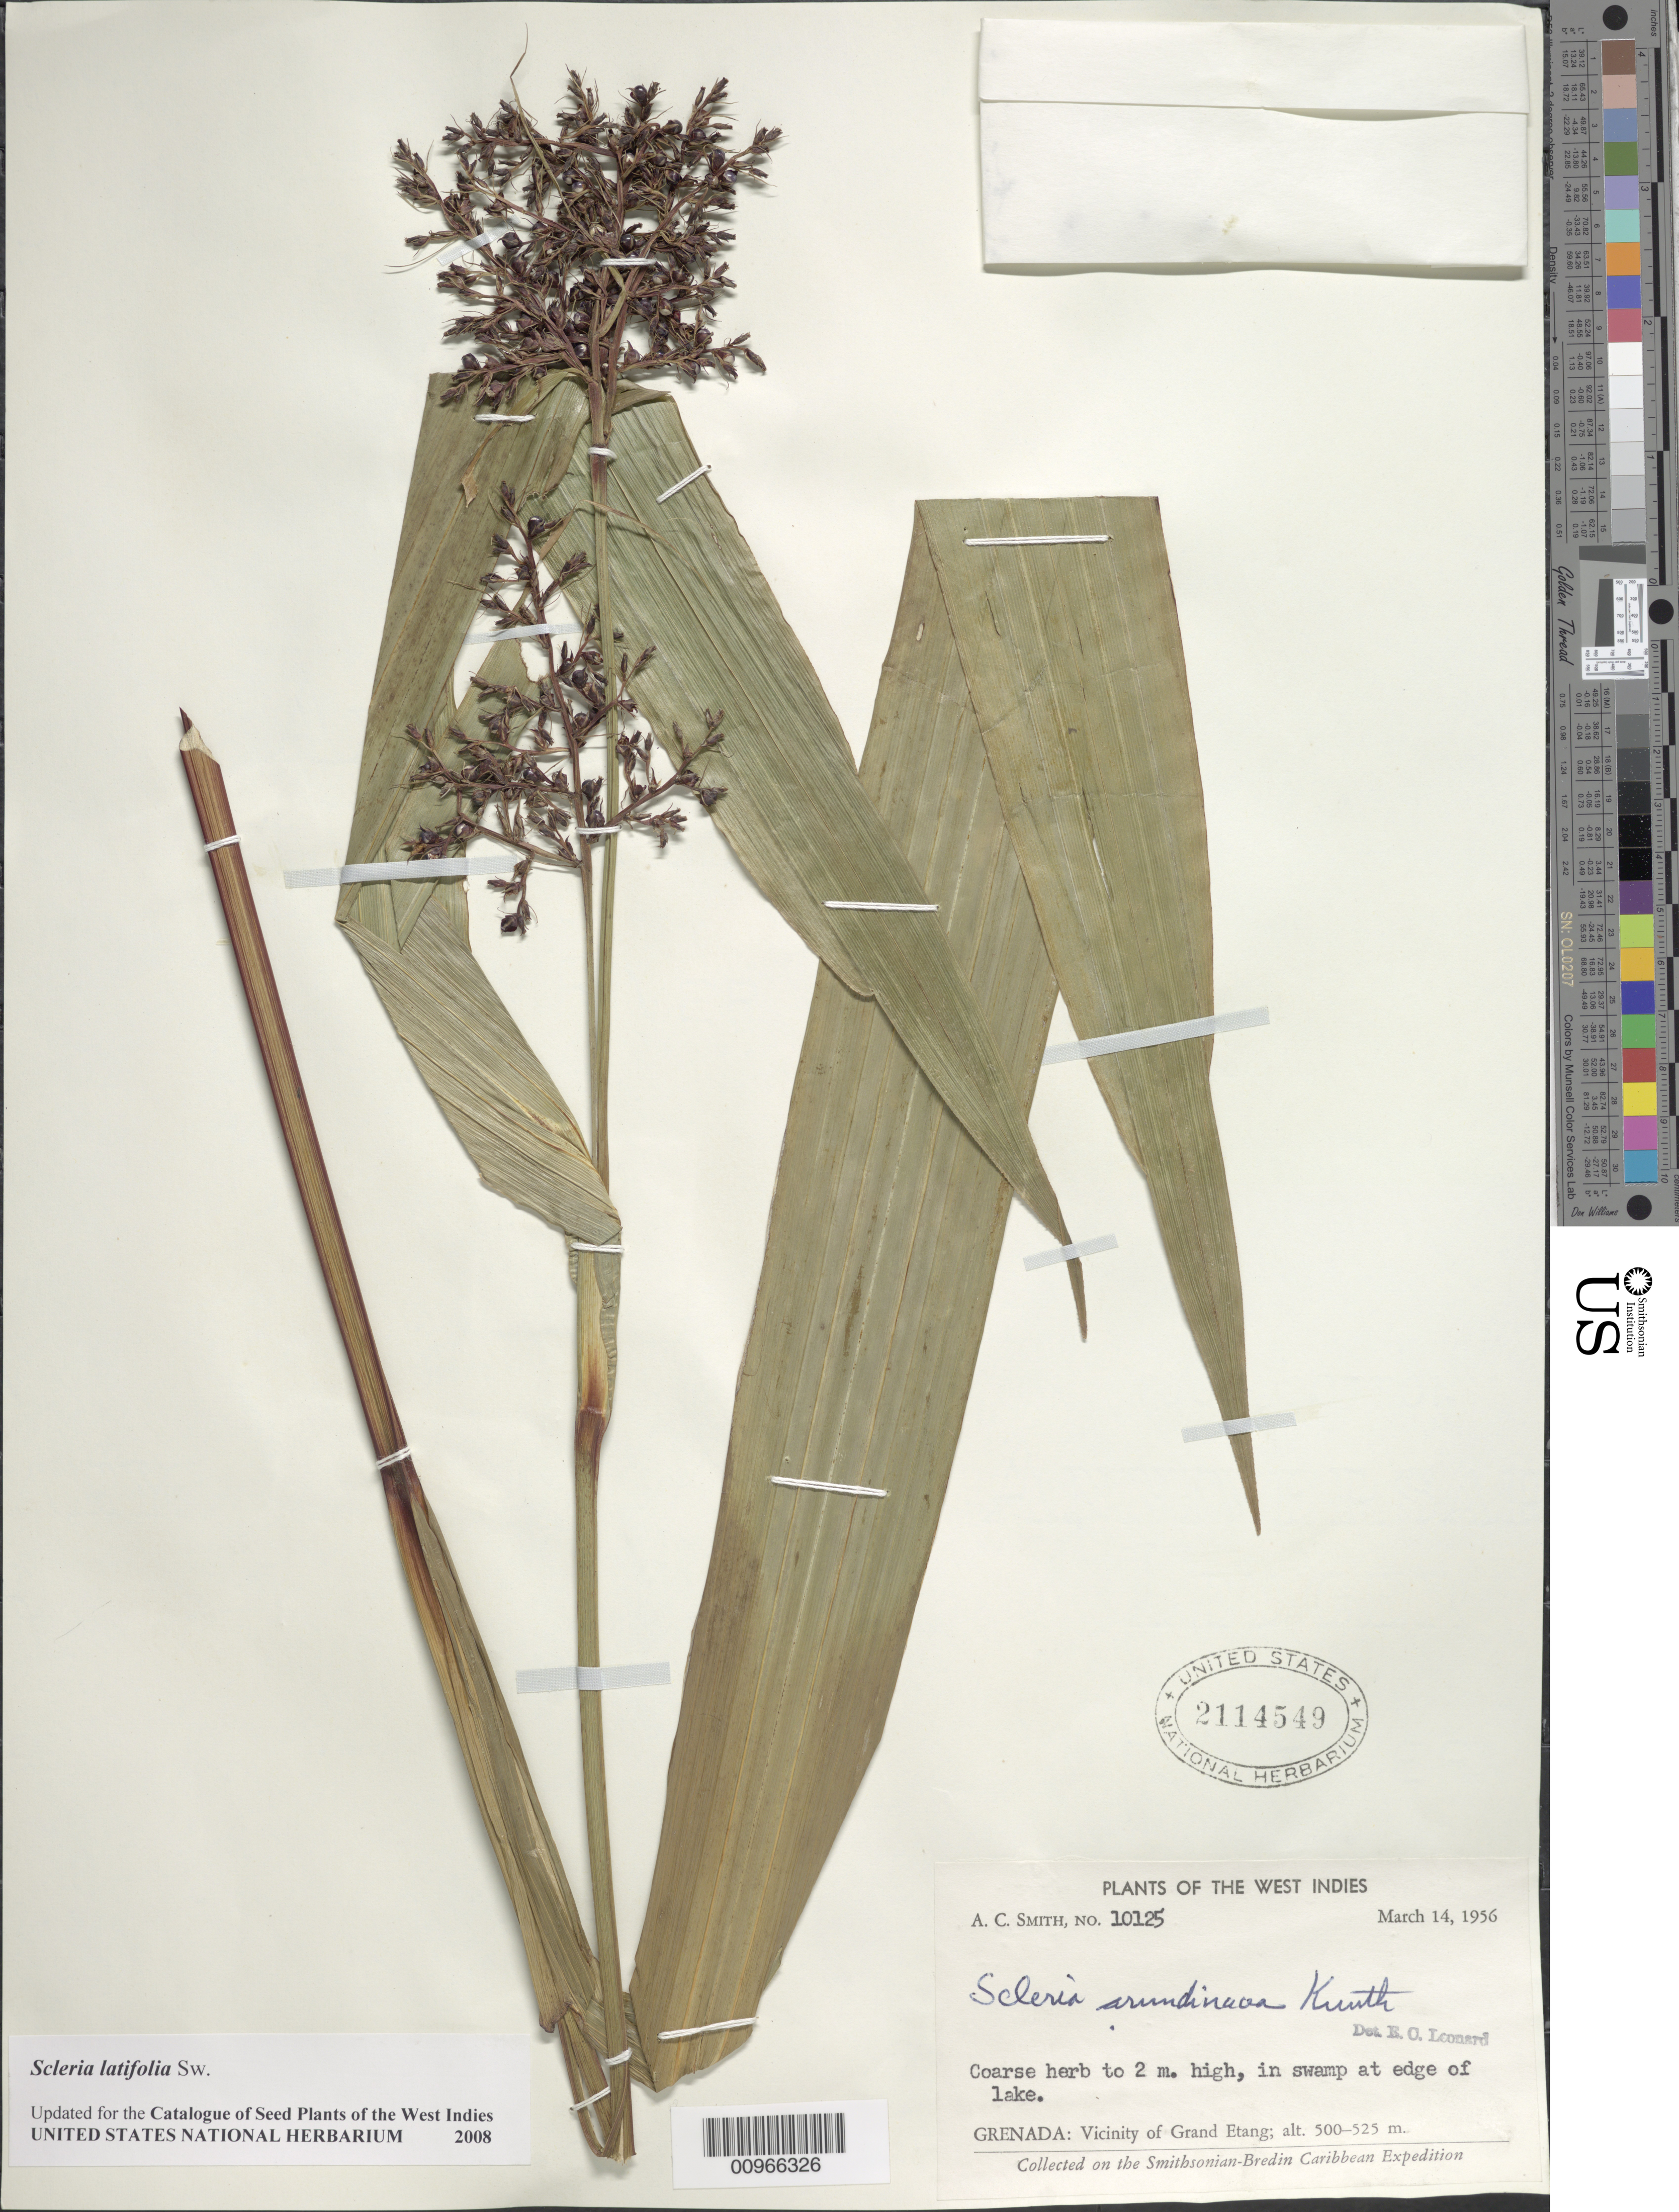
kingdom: Plantae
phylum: Tracheophyta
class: Liliopsida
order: Poales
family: Cyperaceae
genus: Scleria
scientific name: Scleria latifolia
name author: Sw.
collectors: A. C. Smith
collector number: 10125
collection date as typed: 14 Mar 1956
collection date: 1956-03-14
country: Grenada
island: Grenada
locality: Vicinity of Grand Etang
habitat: In swamp at edge of lake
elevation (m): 500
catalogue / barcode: US 2114549